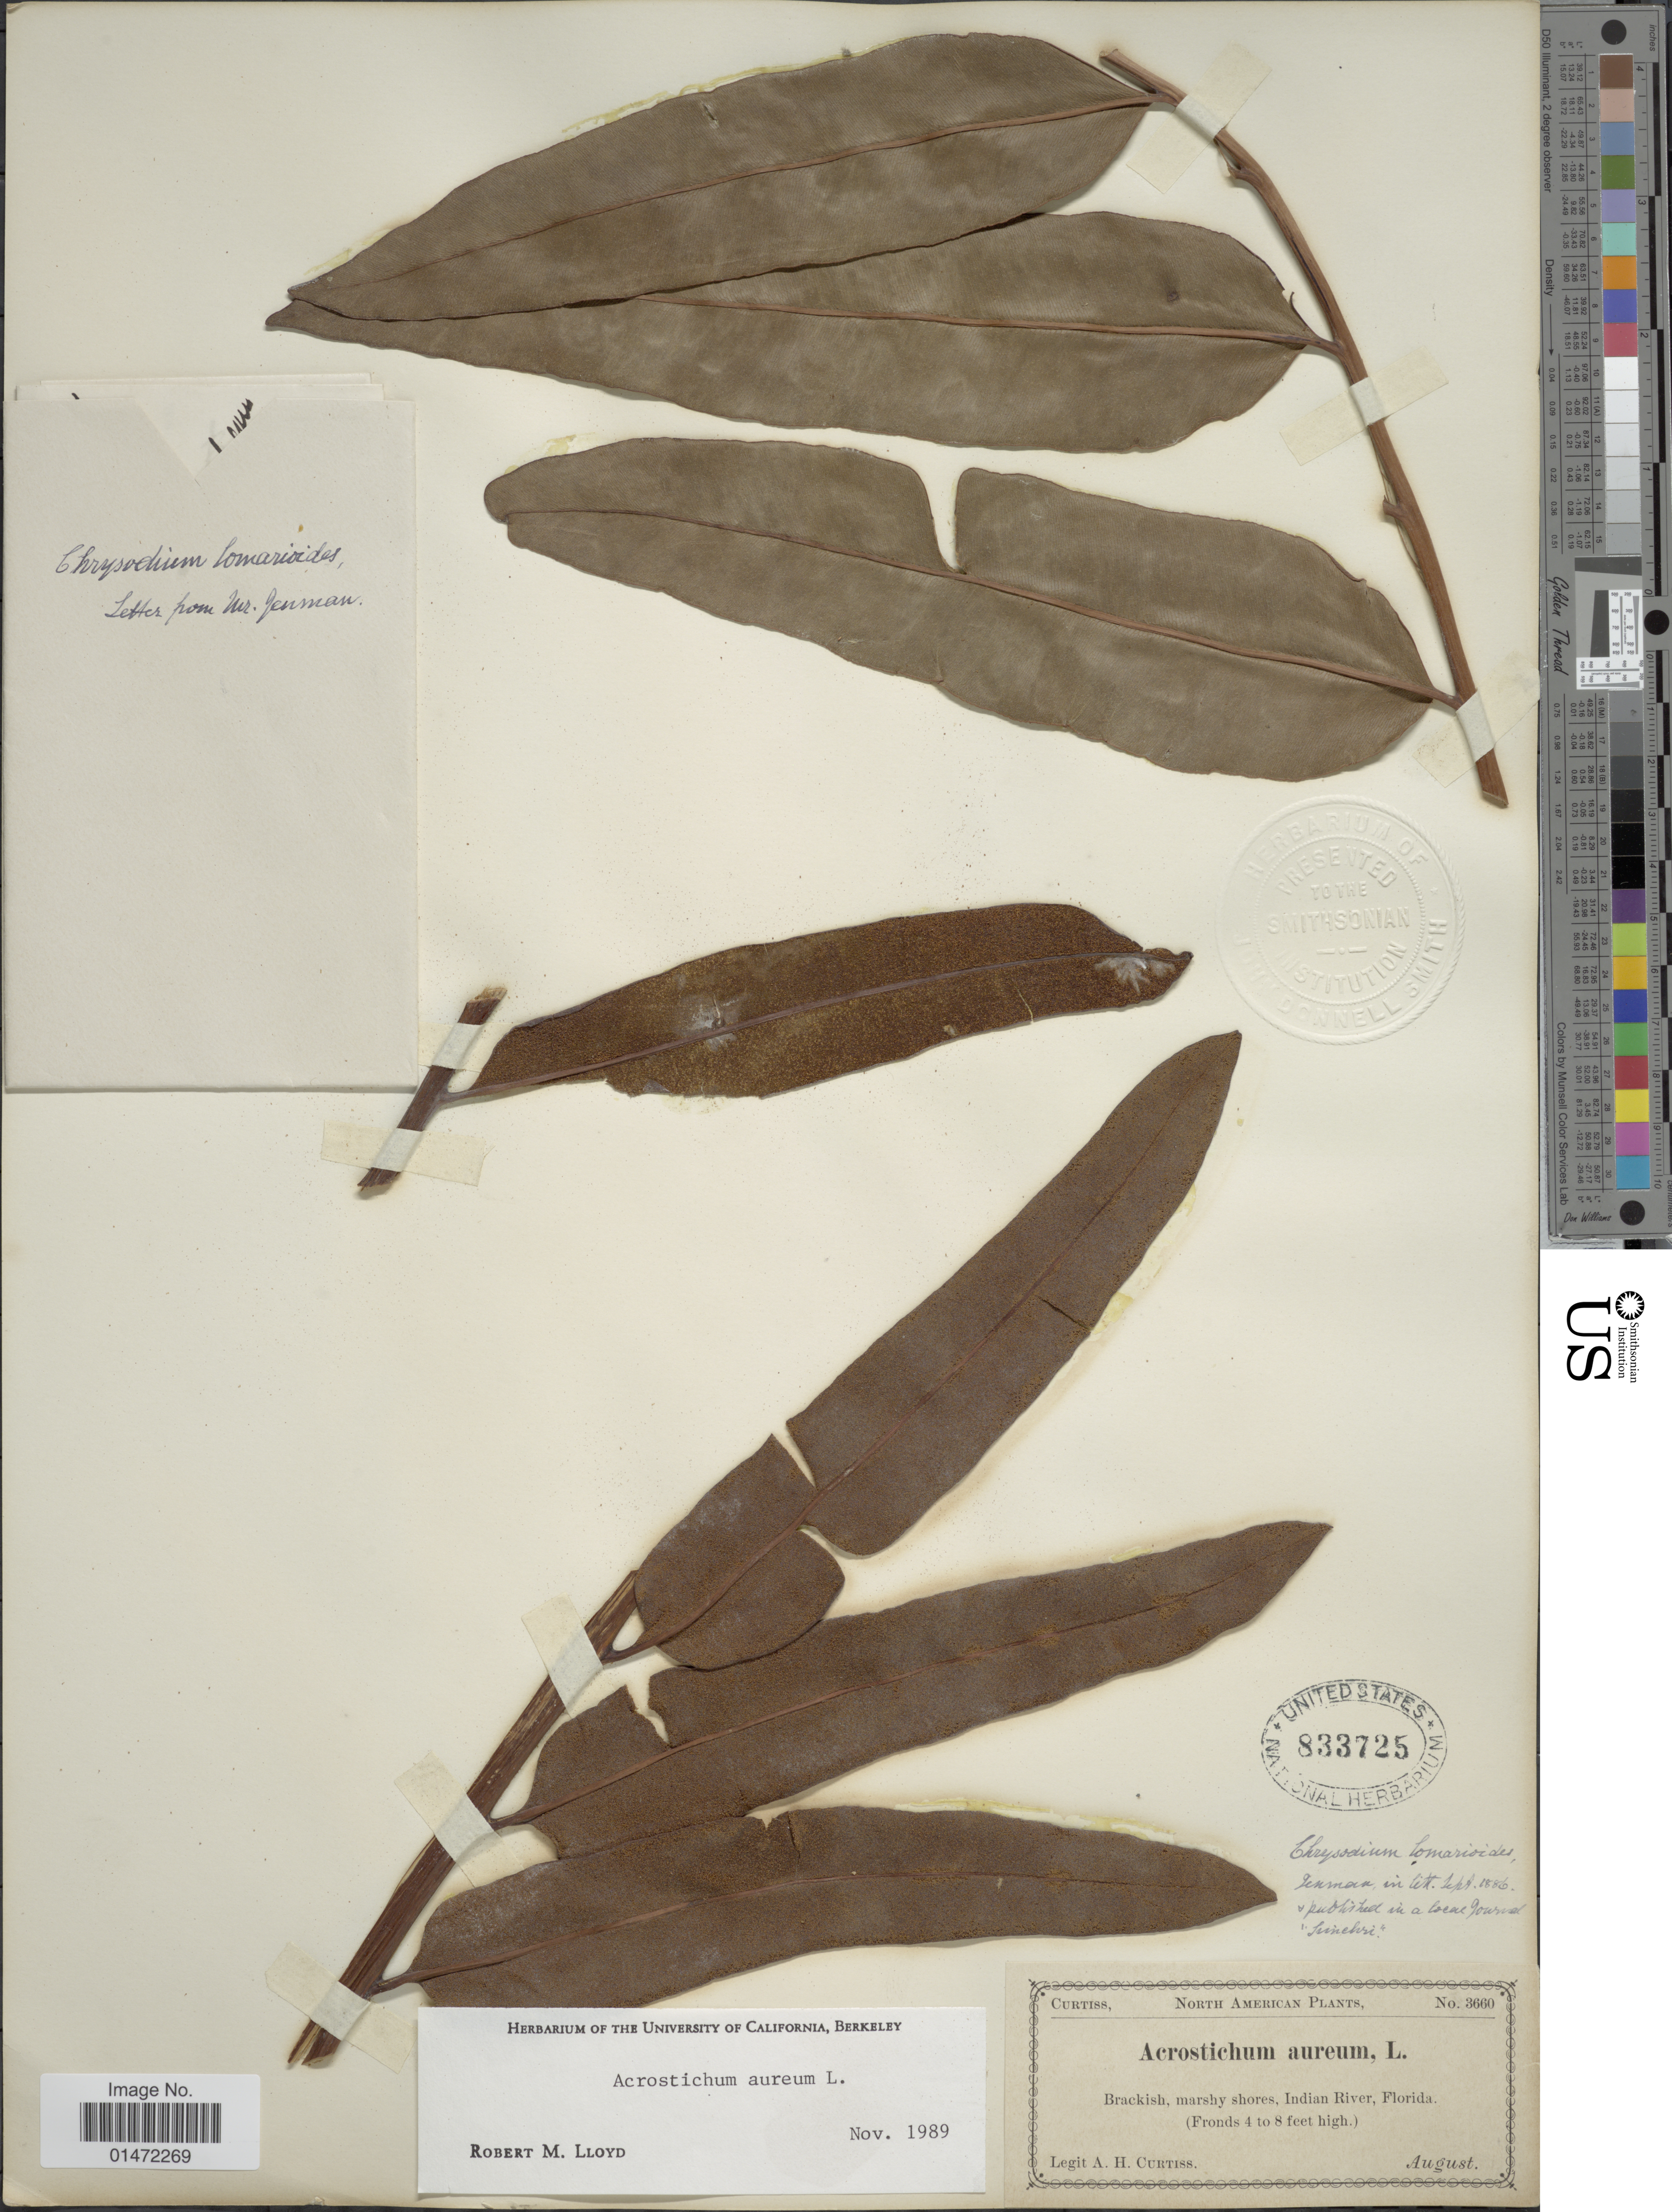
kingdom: Plantae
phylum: Tracheophyta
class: Polypodiopsida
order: Polypodiales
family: Pteridaceae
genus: Acrostichum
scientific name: Acrostichum aureum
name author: L.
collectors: A. H. Curtiss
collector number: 3660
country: United States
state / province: Florida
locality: Brackish, marshy shores, Indian River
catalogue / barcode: US 833725